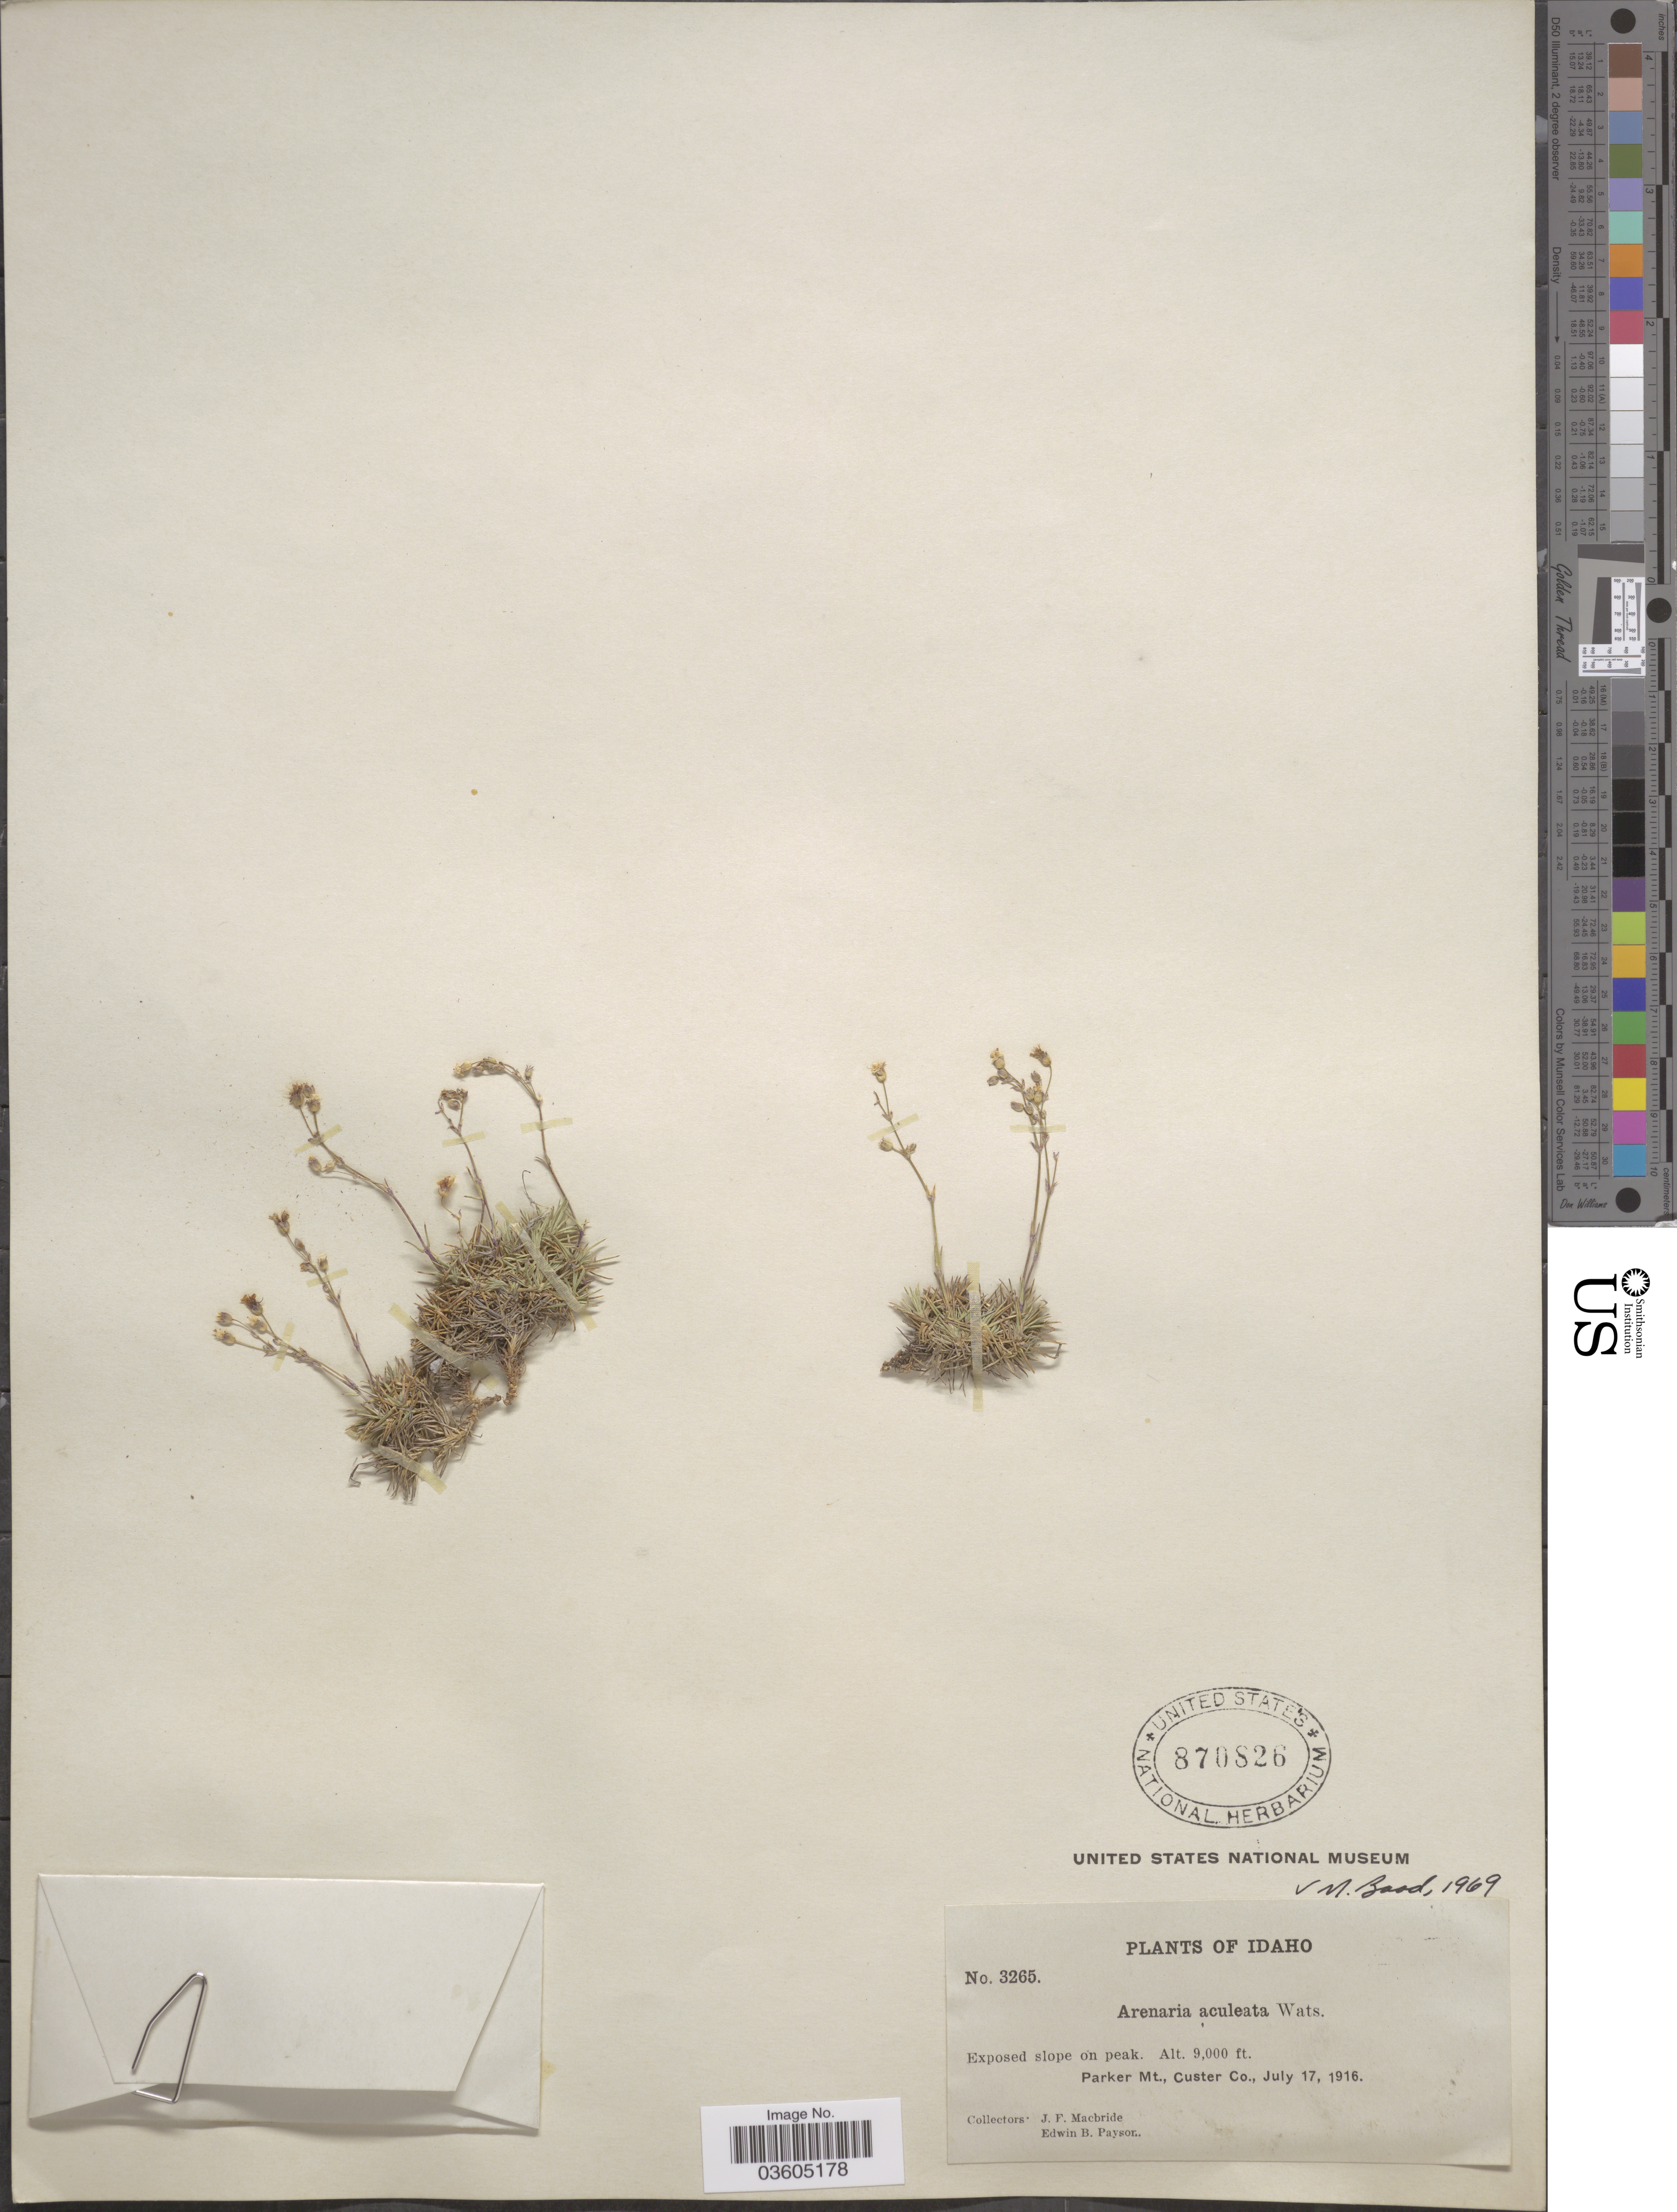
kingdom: Plantae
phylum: Tracheophyta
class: Magnoliopsida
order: Caryophyllales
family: Caryophyllaceae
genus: Arenaria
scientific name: Arenaria aculeata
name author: S. Watson in C. King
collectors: J. F. Macbride & E. B. Payson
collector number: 3265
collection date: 1916-07-17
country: United States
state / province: Idaho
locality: Parker Mt., Custer Co.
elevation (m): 2743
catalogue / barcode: US 870826